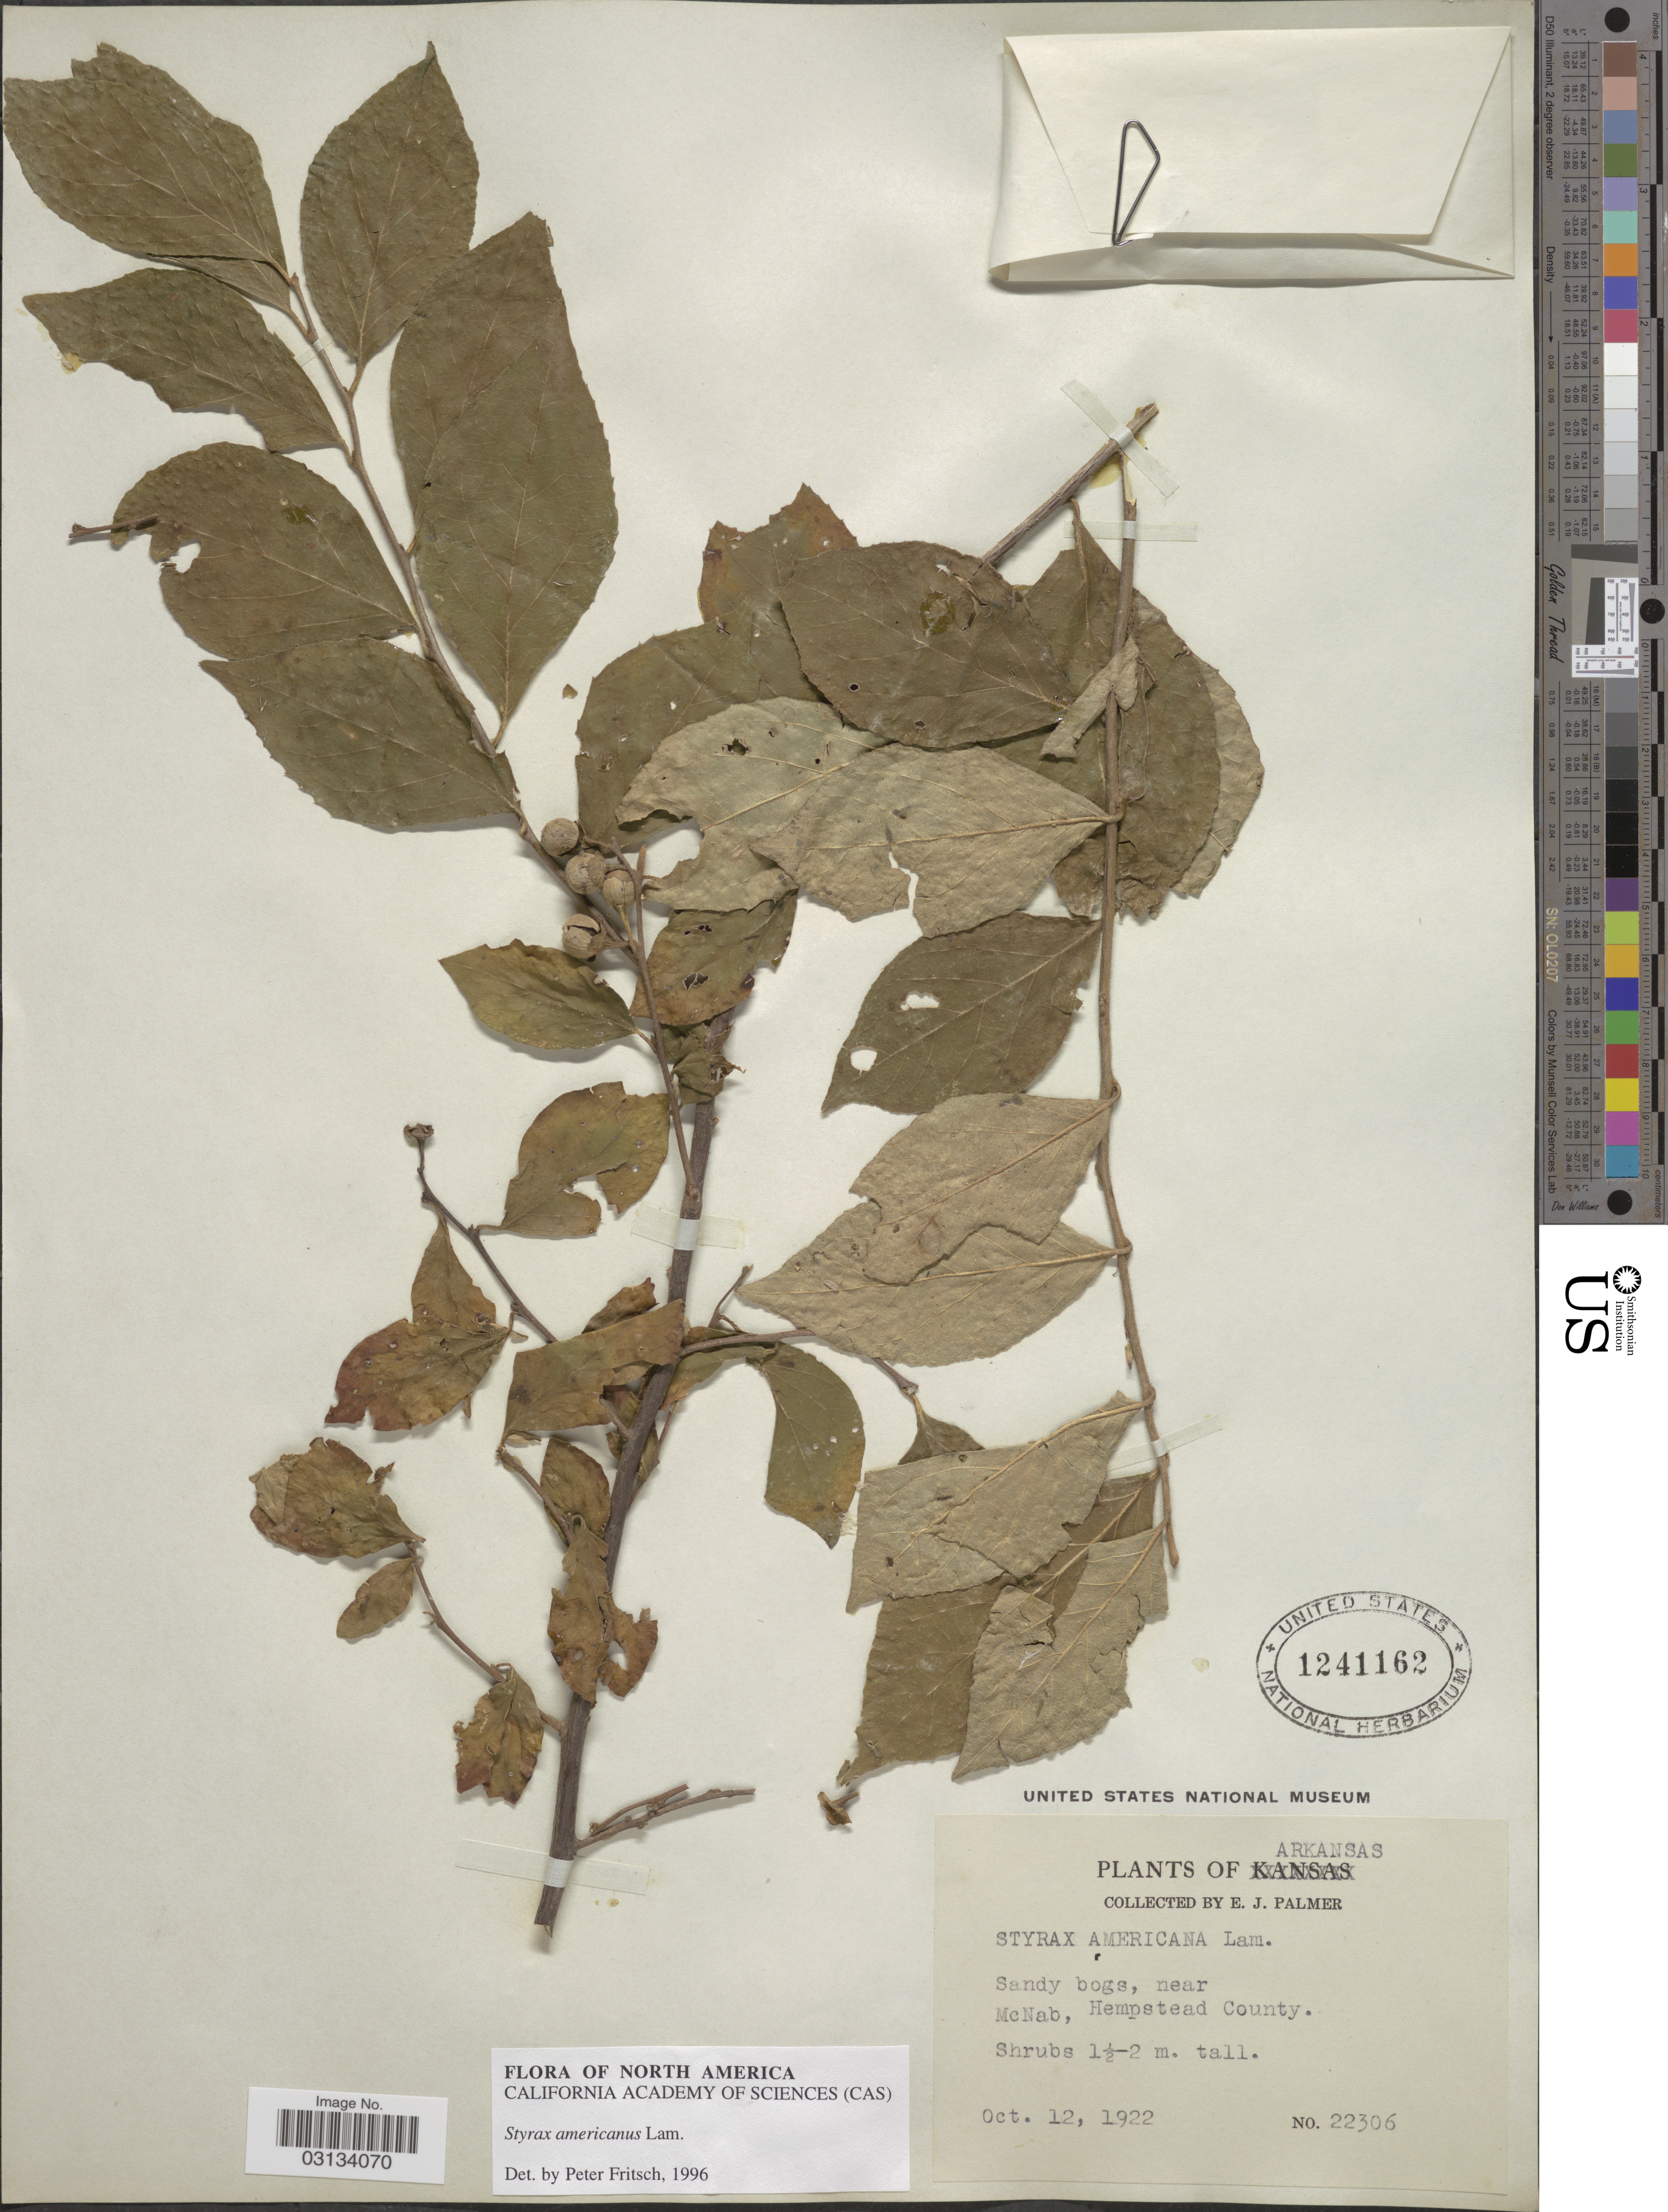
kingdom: Plantae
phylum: Tracheophyta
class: Magnoliopsida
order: Ericales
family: Styracaceae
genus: Styrax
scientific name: Styrax americanus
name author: Lam.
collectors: E. J. Palmer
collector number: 22306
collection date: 1922-10-12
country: United States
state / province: Arkansas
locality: Near McNab, Hempstead County.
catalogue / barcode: US 1241162